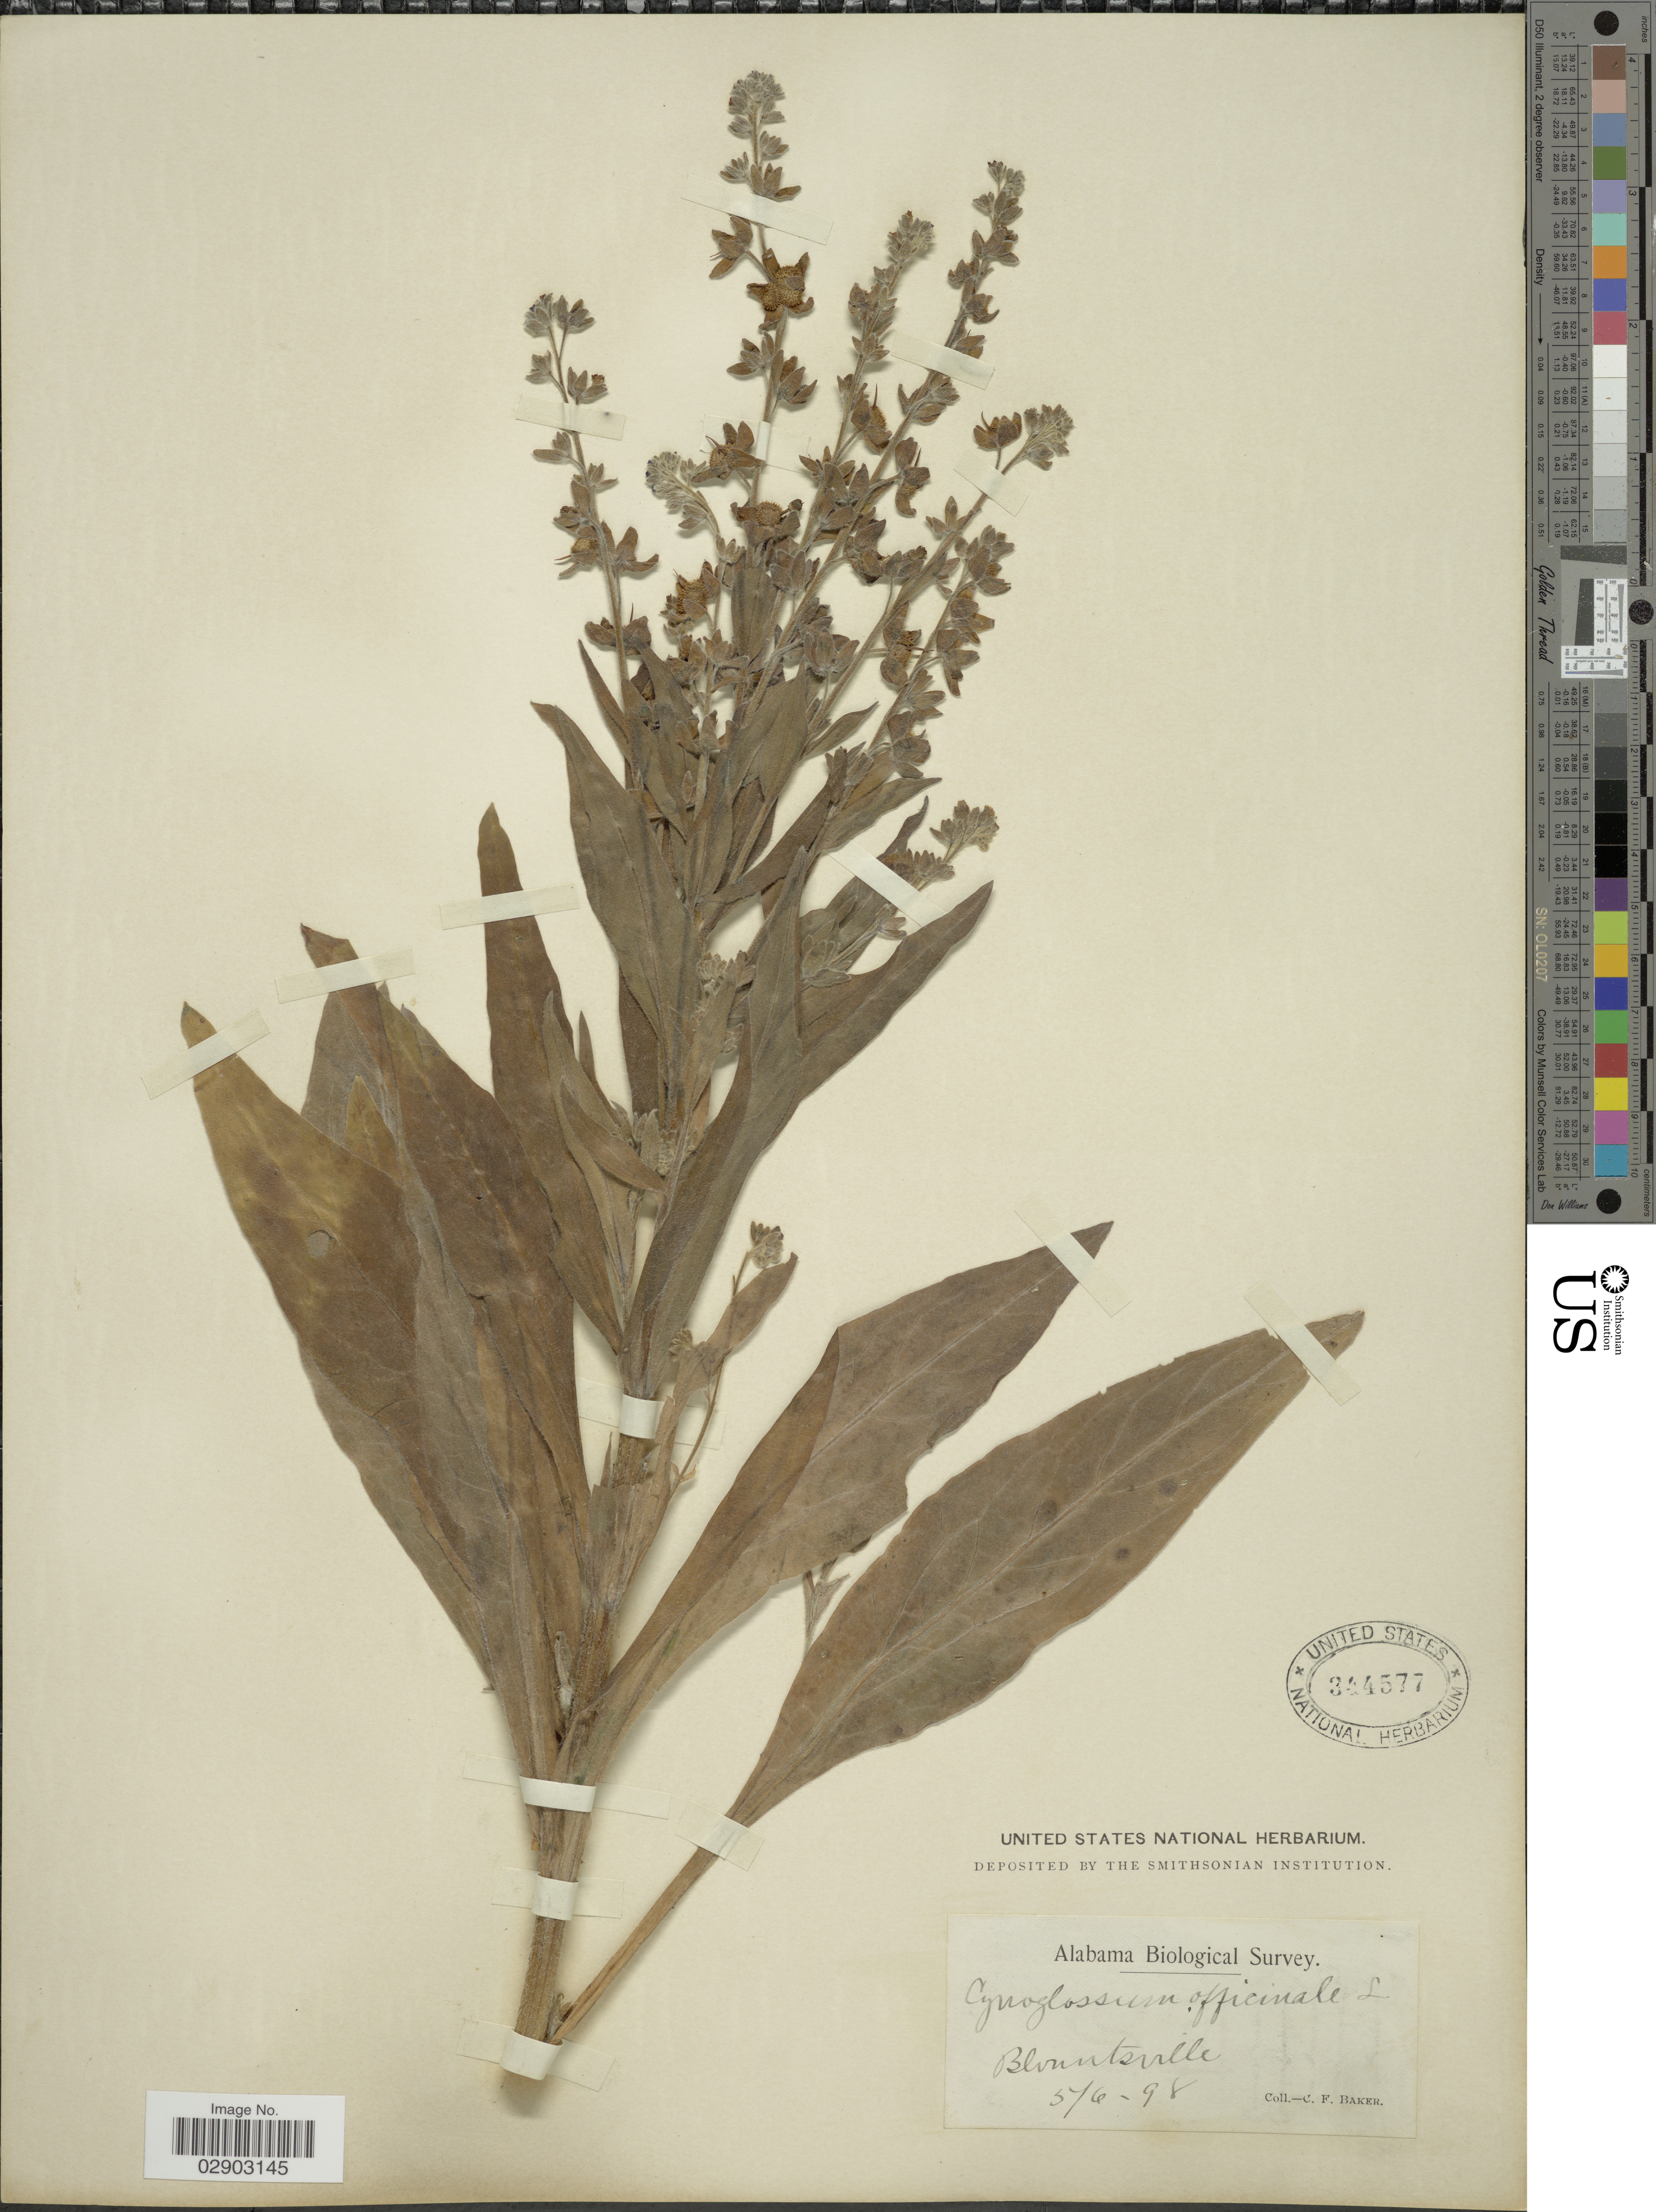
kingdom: Plantae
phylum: Tracheophyta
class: Magnoliopsida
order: Boraginales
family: Boraginaceae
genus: Cynoglossum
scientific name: Cynoglossum officinale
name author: L.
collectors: C. F. Baker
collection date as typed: Transcribed d/m/y: 6/5/98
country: United States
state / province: Alabama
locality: Blountsville.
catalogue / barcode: US 344577